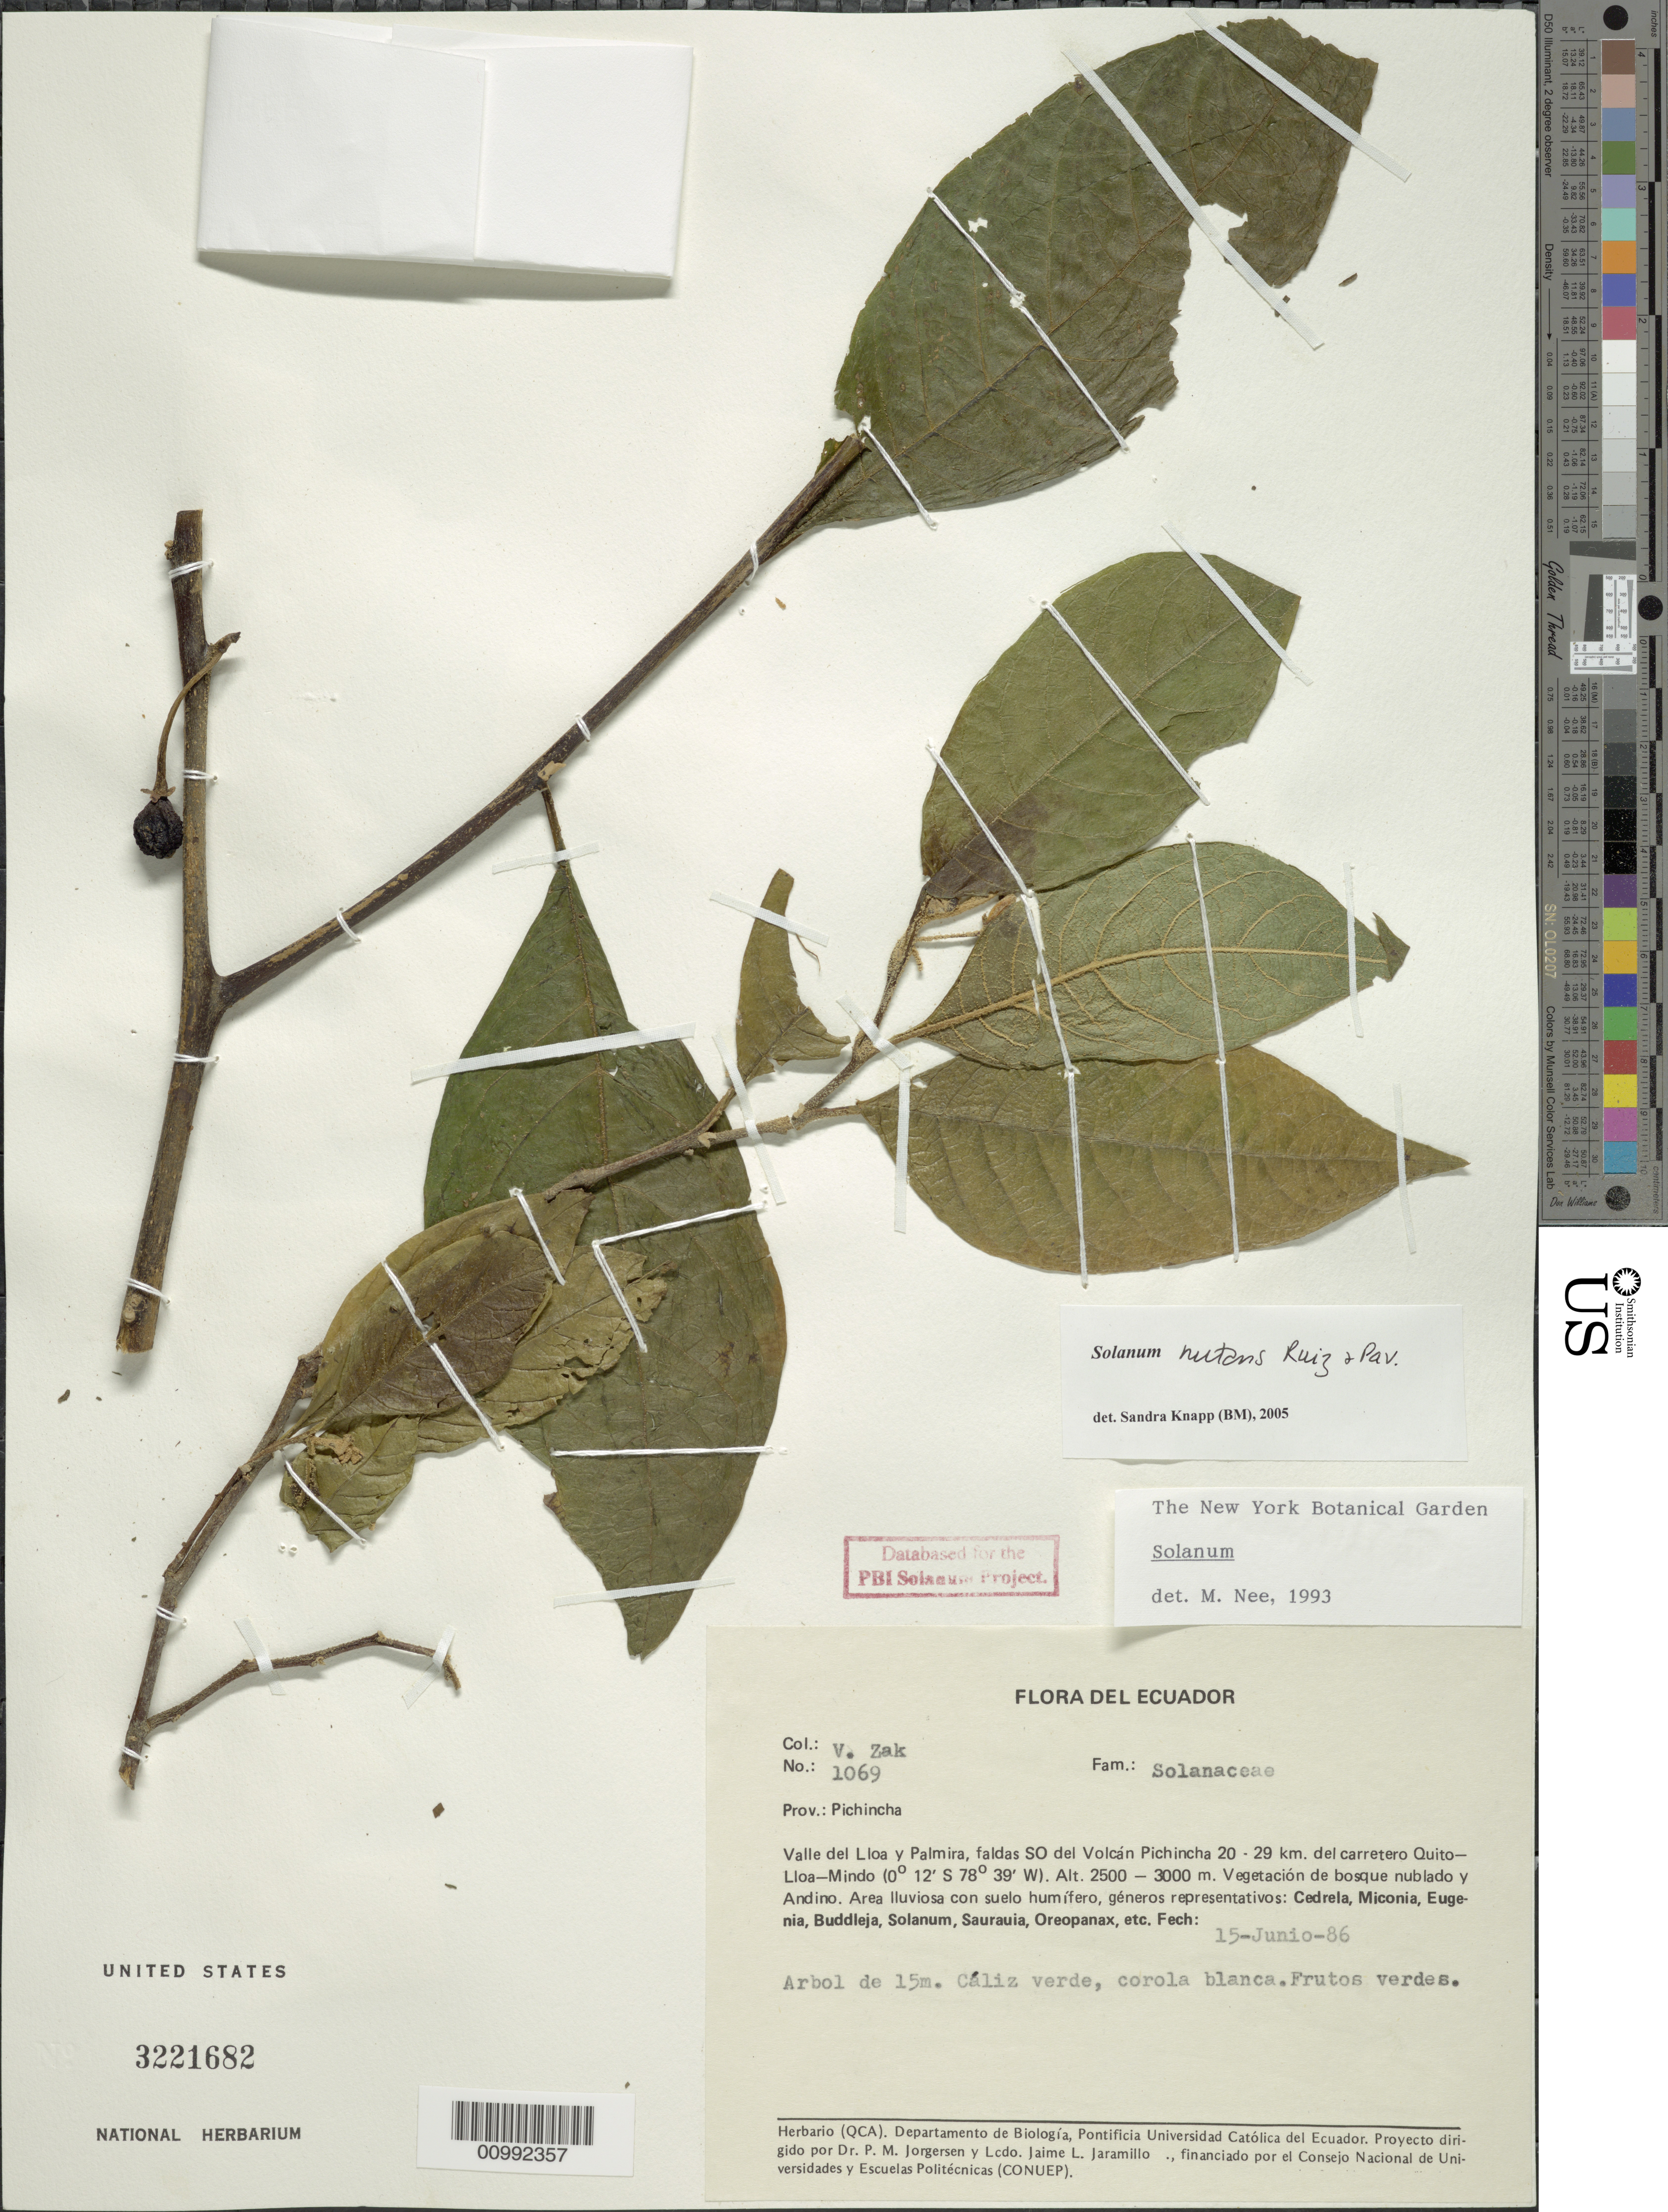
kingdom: Plantae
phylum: Tracheophyta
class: Magnoliopsida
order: Solanales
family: Solanaceae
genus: Solanum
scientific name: Solanum nutans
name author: Ruiz & Pav.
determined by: Knapp, S. D.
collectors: V. Zak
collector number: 1069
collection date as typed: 15 Jun 1986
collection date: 1986-06-15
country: Ecuador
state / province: Pichincha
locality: Valle de Lloa y Palmira, faldas SO del Volcán Pichincha, 20-29 km del carretero Quito-Lloa-Mindo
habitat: vegetación del bosque nublado y andino; area lluviosa con suelo humífero, generos representativos: Cedrela, Miconia, Eugenia, Buddleja, Solanum, Saurauria, Oreopanax etc.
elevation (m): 2500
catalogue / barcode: US 3221682